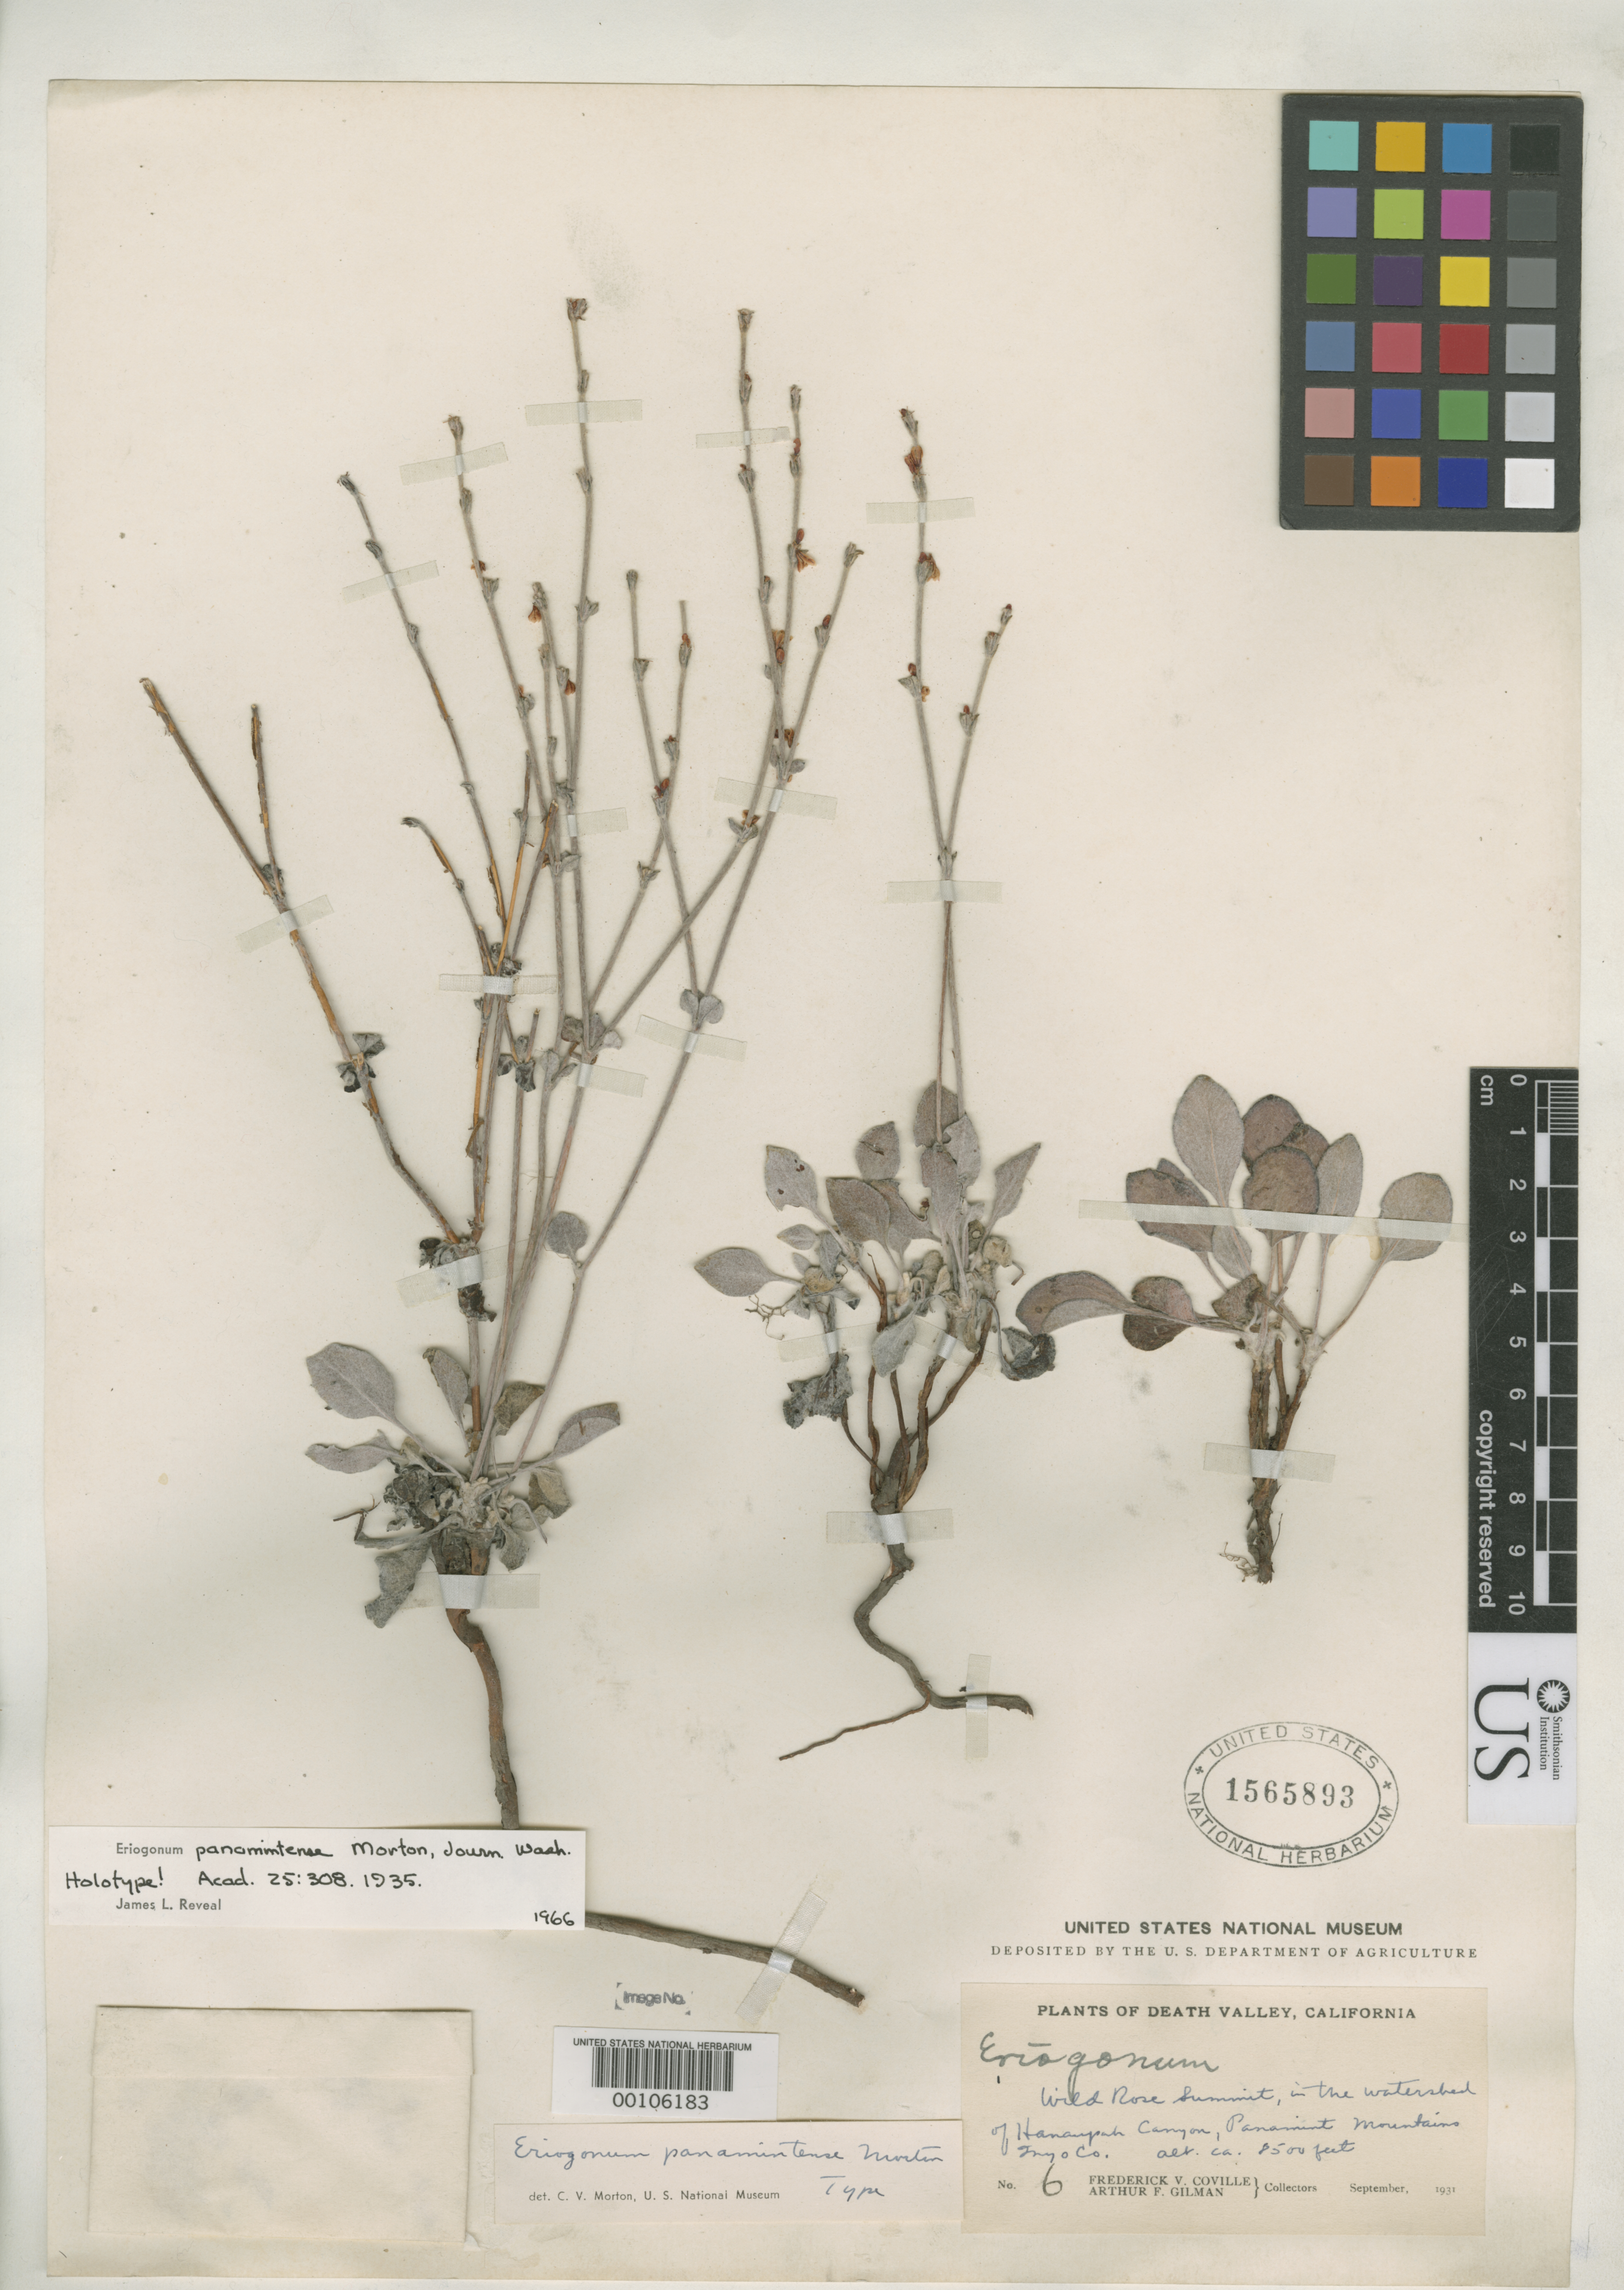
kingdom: Plantae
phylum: Tracheophyta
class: Magnoliopsida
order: Caryophyllales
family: Polygonaceae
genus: Eriogonum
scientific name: Eriogonum panmintense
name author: C.V. Morton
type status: Holotype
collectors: F. V. Coville & M. F. Gilman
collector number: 6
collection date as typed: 15 Sep 1931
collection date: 1931-09-15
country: United States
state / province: California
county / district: Inyo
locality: Wild Rose summit, Panamint Mts.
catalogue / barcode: US 1565893